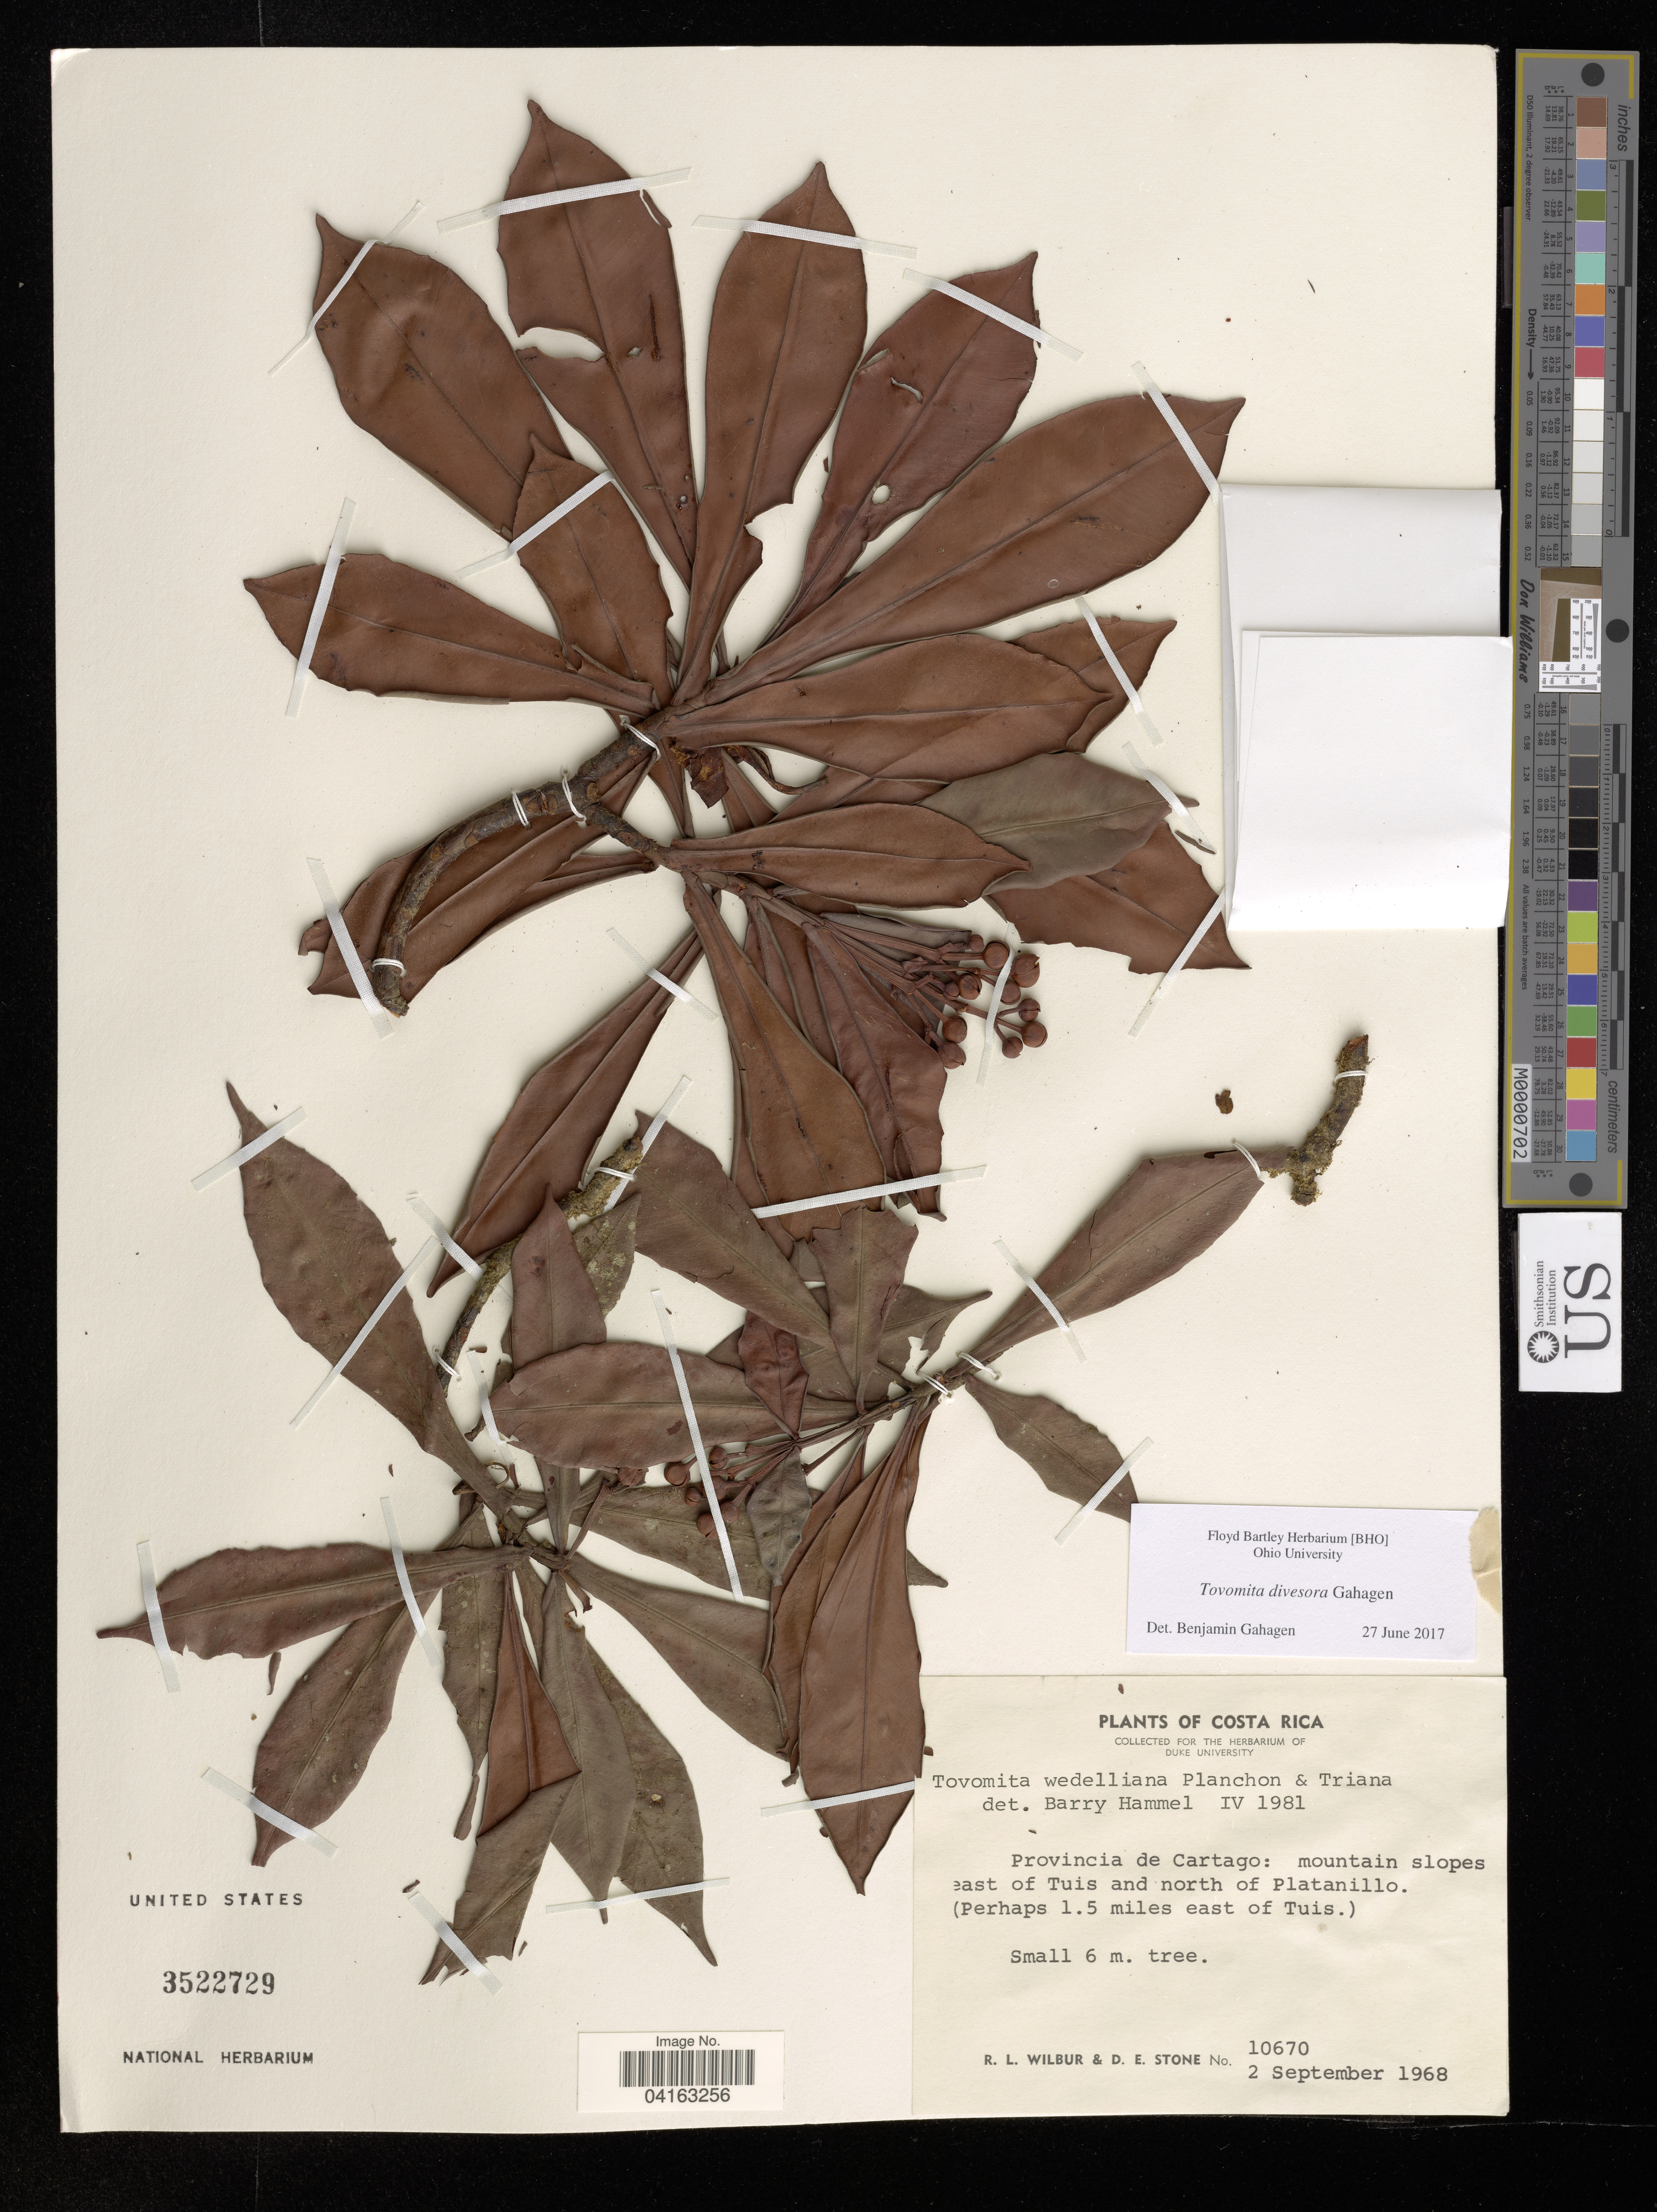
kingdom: Plantae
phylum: Tracheophyta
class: Magnoliopsida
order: Malpighiales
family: Clusiaceae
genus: Tovomita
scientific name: Tovomita divesora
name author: Gahagen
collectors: R. L. Wilbur & D. Done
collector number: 10670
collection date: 1968-09-02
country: Costa Rica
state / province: Cartago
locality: Provincia de Cartago: mountain slopes east of Tuis and north of Platanillo. (Perhaps 1.5 miles east of Tuis.).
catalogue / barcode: US 3522729